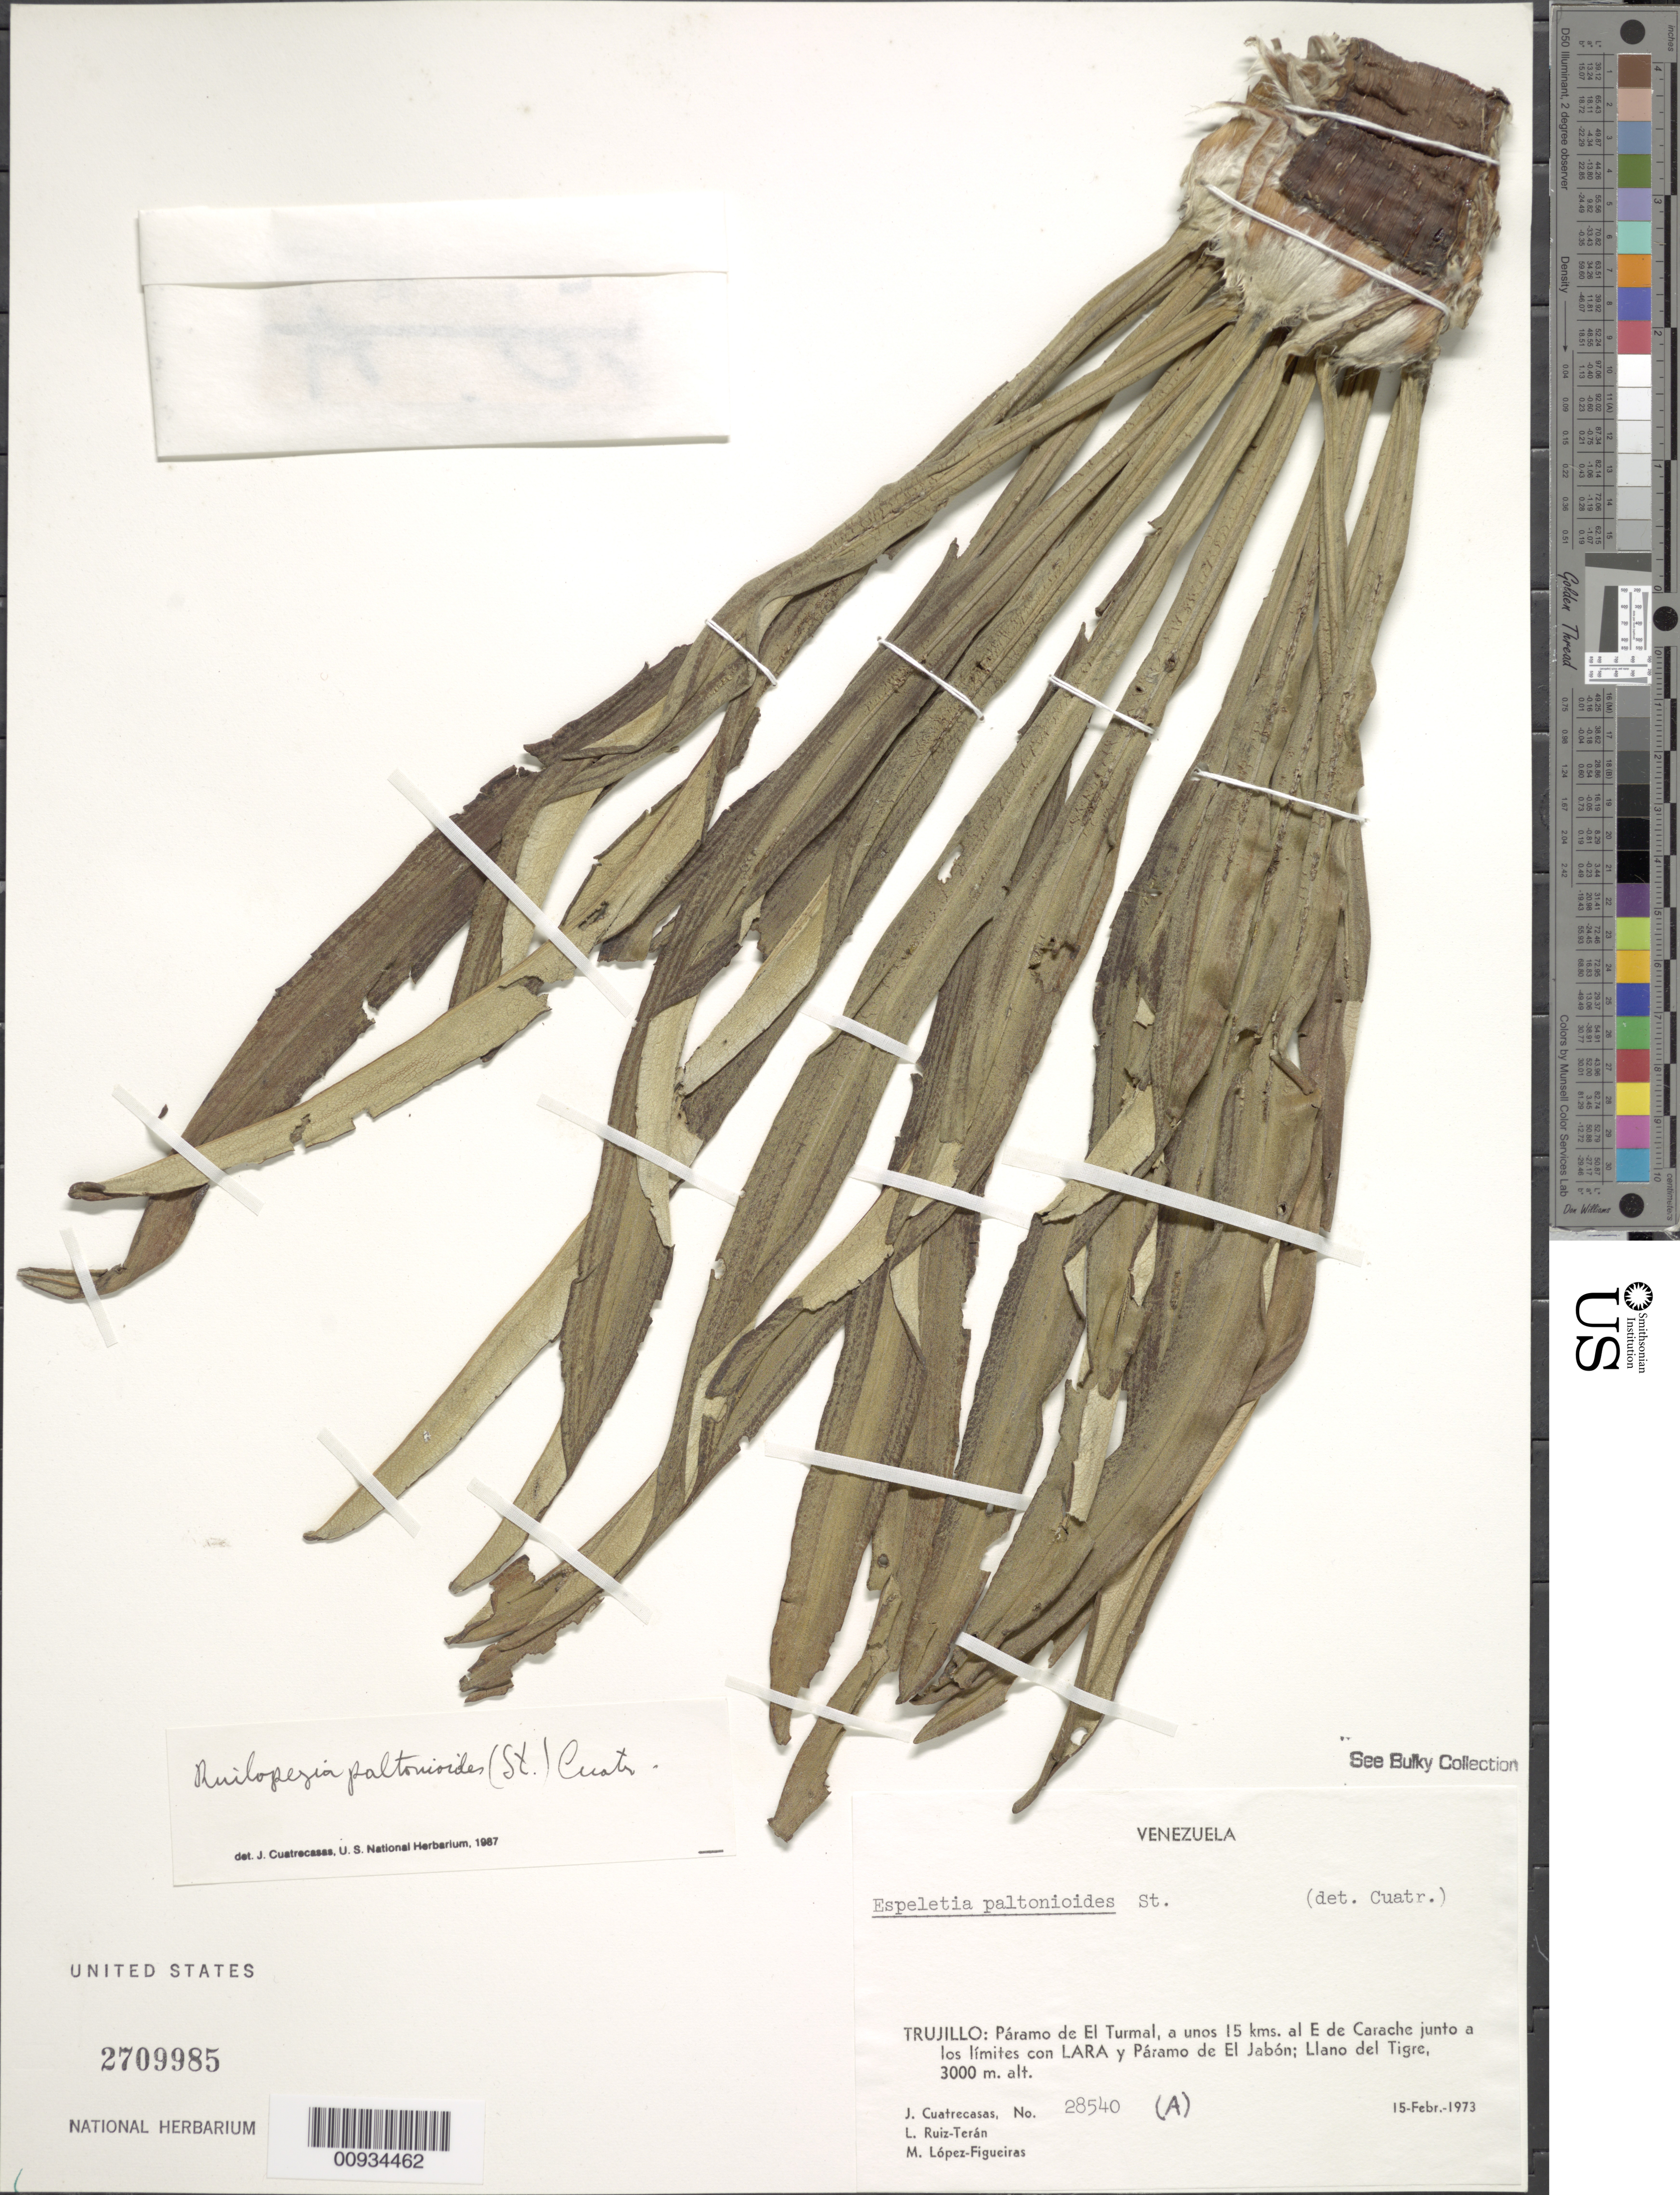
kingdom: Plantae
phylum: Tracheophyta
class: Magnoliopsida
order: Asterales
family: Asteraceae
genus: Ruilopezia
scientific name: Ruilopezia paltonioides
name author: (Standl.) Cuatrec.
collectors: J. Cuatrecasas, L. E. Ruíz-Terán & M. López Figueiras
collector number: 28540A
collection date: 1973-02-15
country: Venezuela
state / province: Trujillo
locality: Paramo de El Turmal, a unos 15 kms al E de Carache junto a los limites con Lara y Paramo de El Jabon, Llano del Tigre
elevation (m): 3000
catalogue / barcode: US 2709985